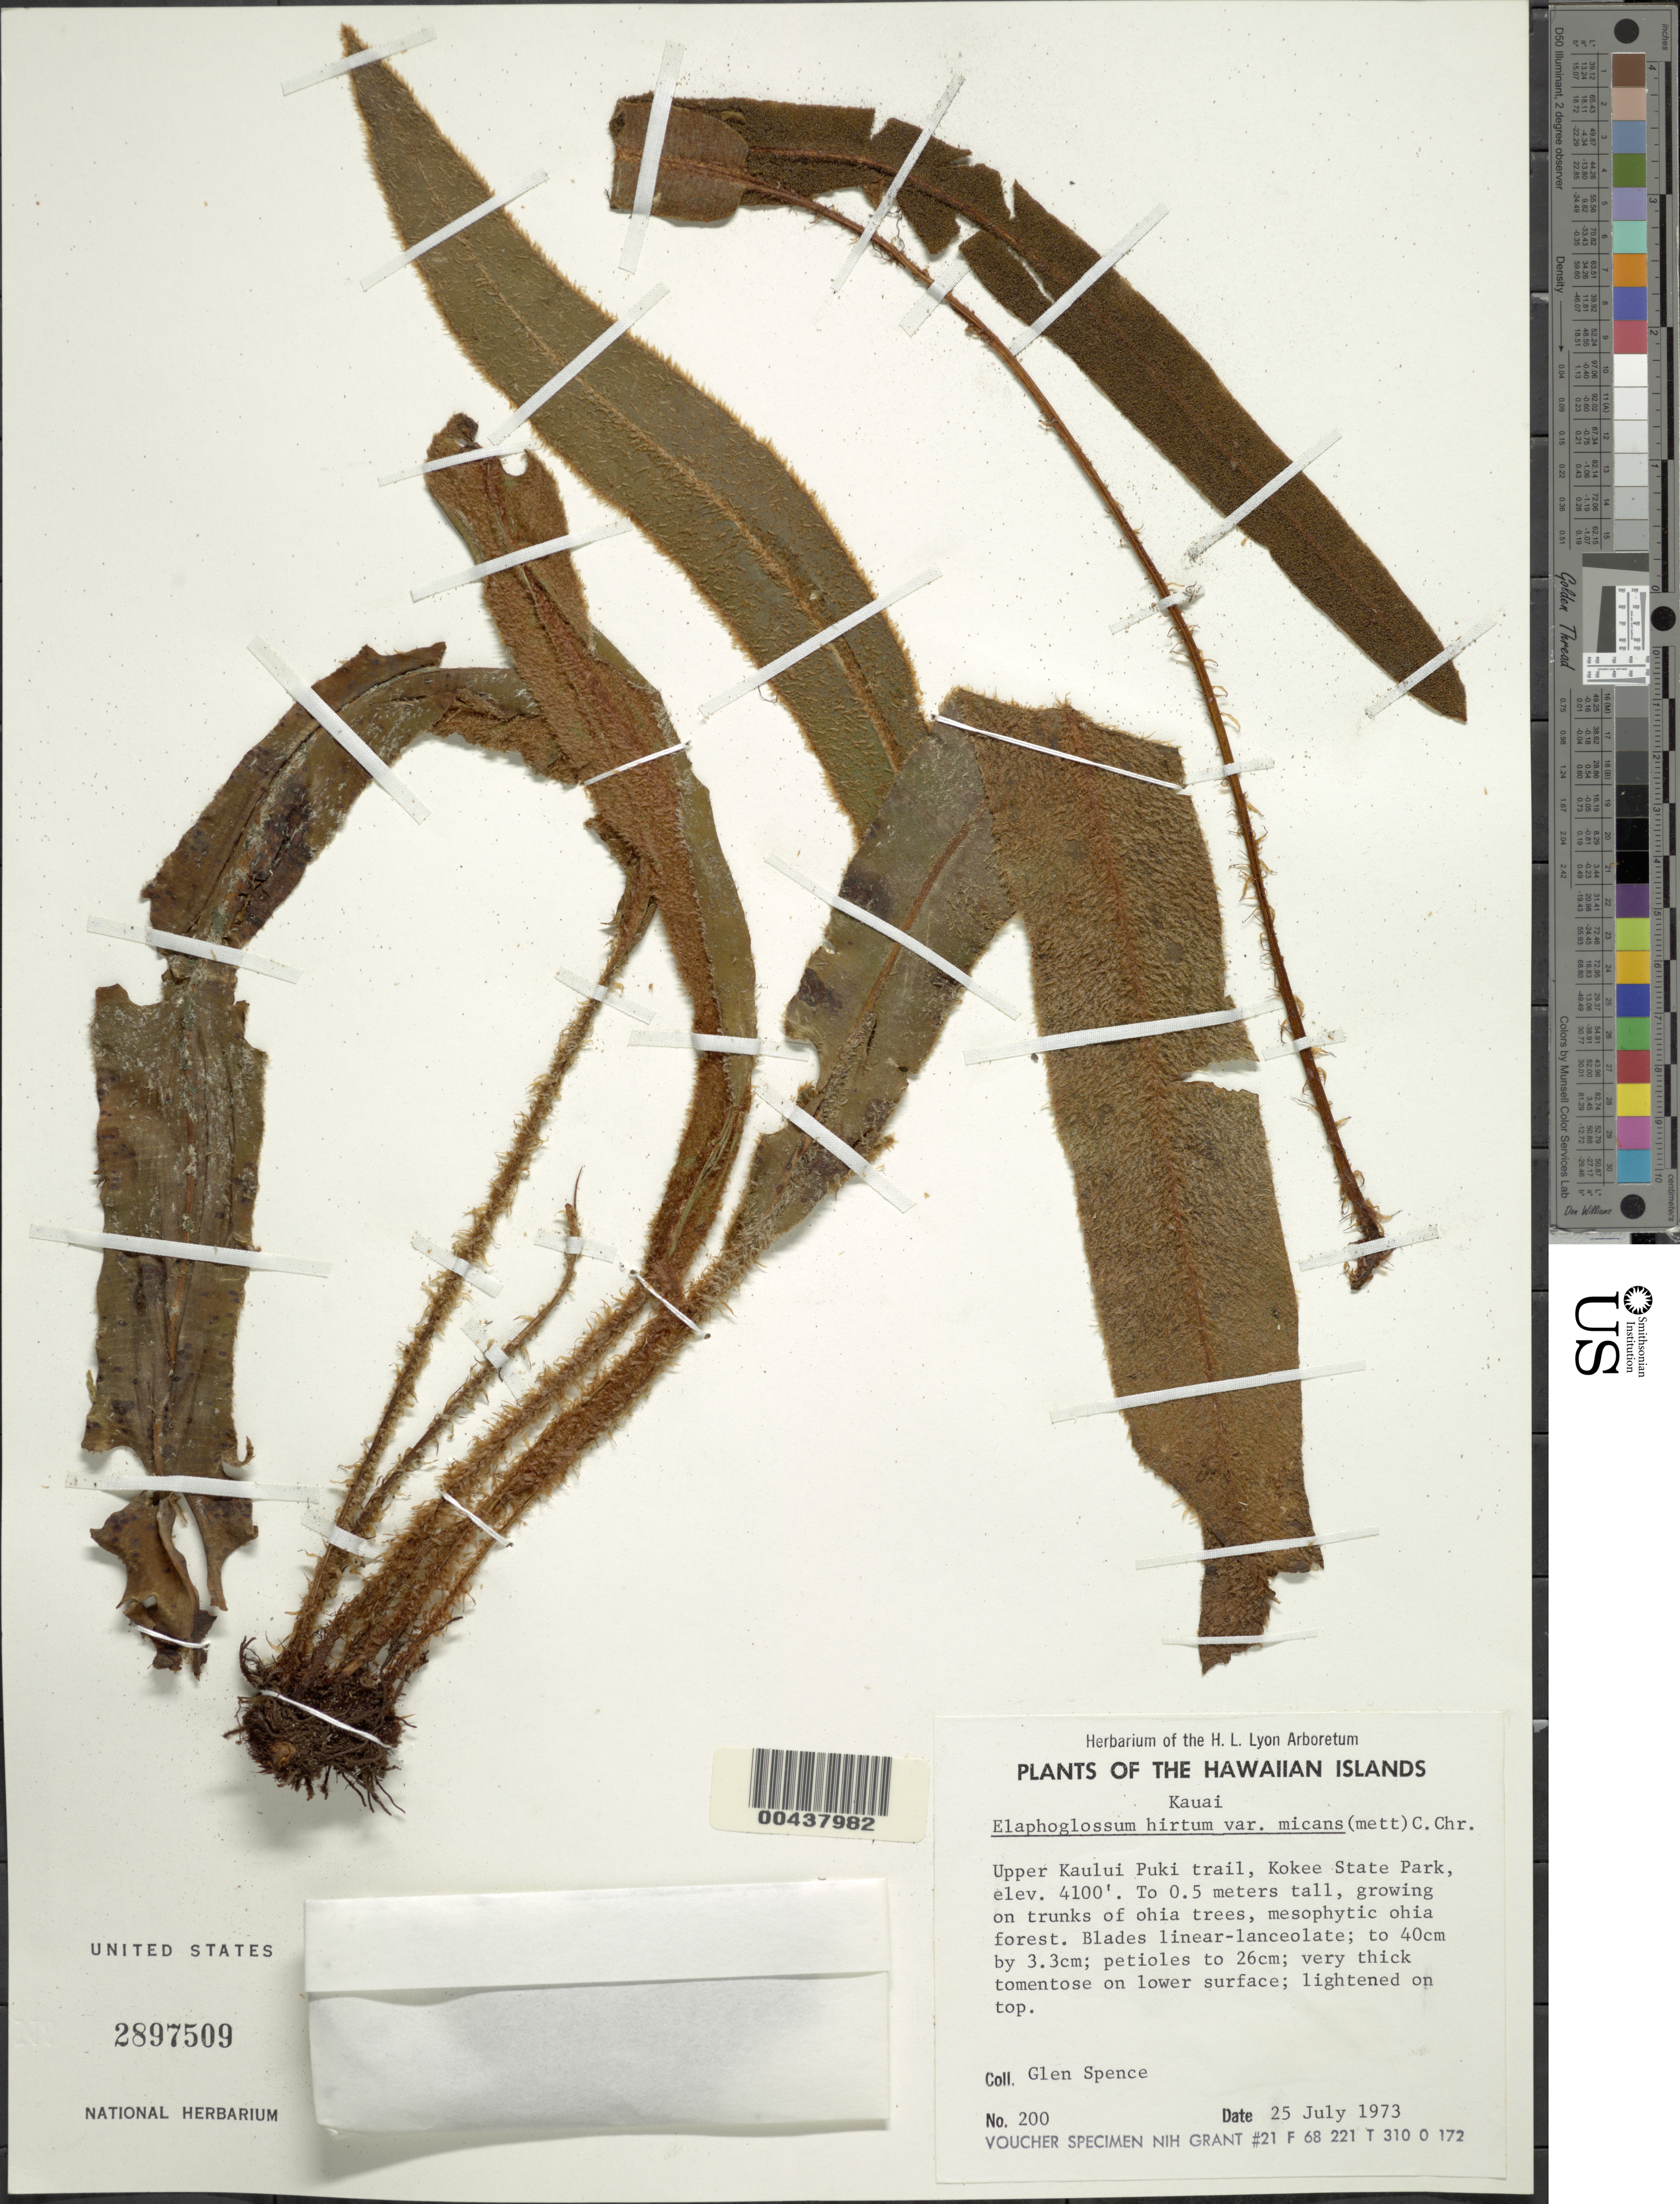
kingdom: Plantae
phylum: Tracheophyta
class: Polypodiopsida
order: Polypodiales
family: Dryopteridaceae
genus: Elaphoglossum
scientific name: Elaphoglossum hirtum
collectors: G. Spence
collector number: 200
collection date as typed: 25 Jul 1973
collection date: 1973-07-25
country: United States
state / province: Hawaii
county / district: Kauai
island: Kaua'i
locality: Upper Kaului Puki trail, Kokee State Park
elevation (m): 1250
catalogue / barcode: US 2897509